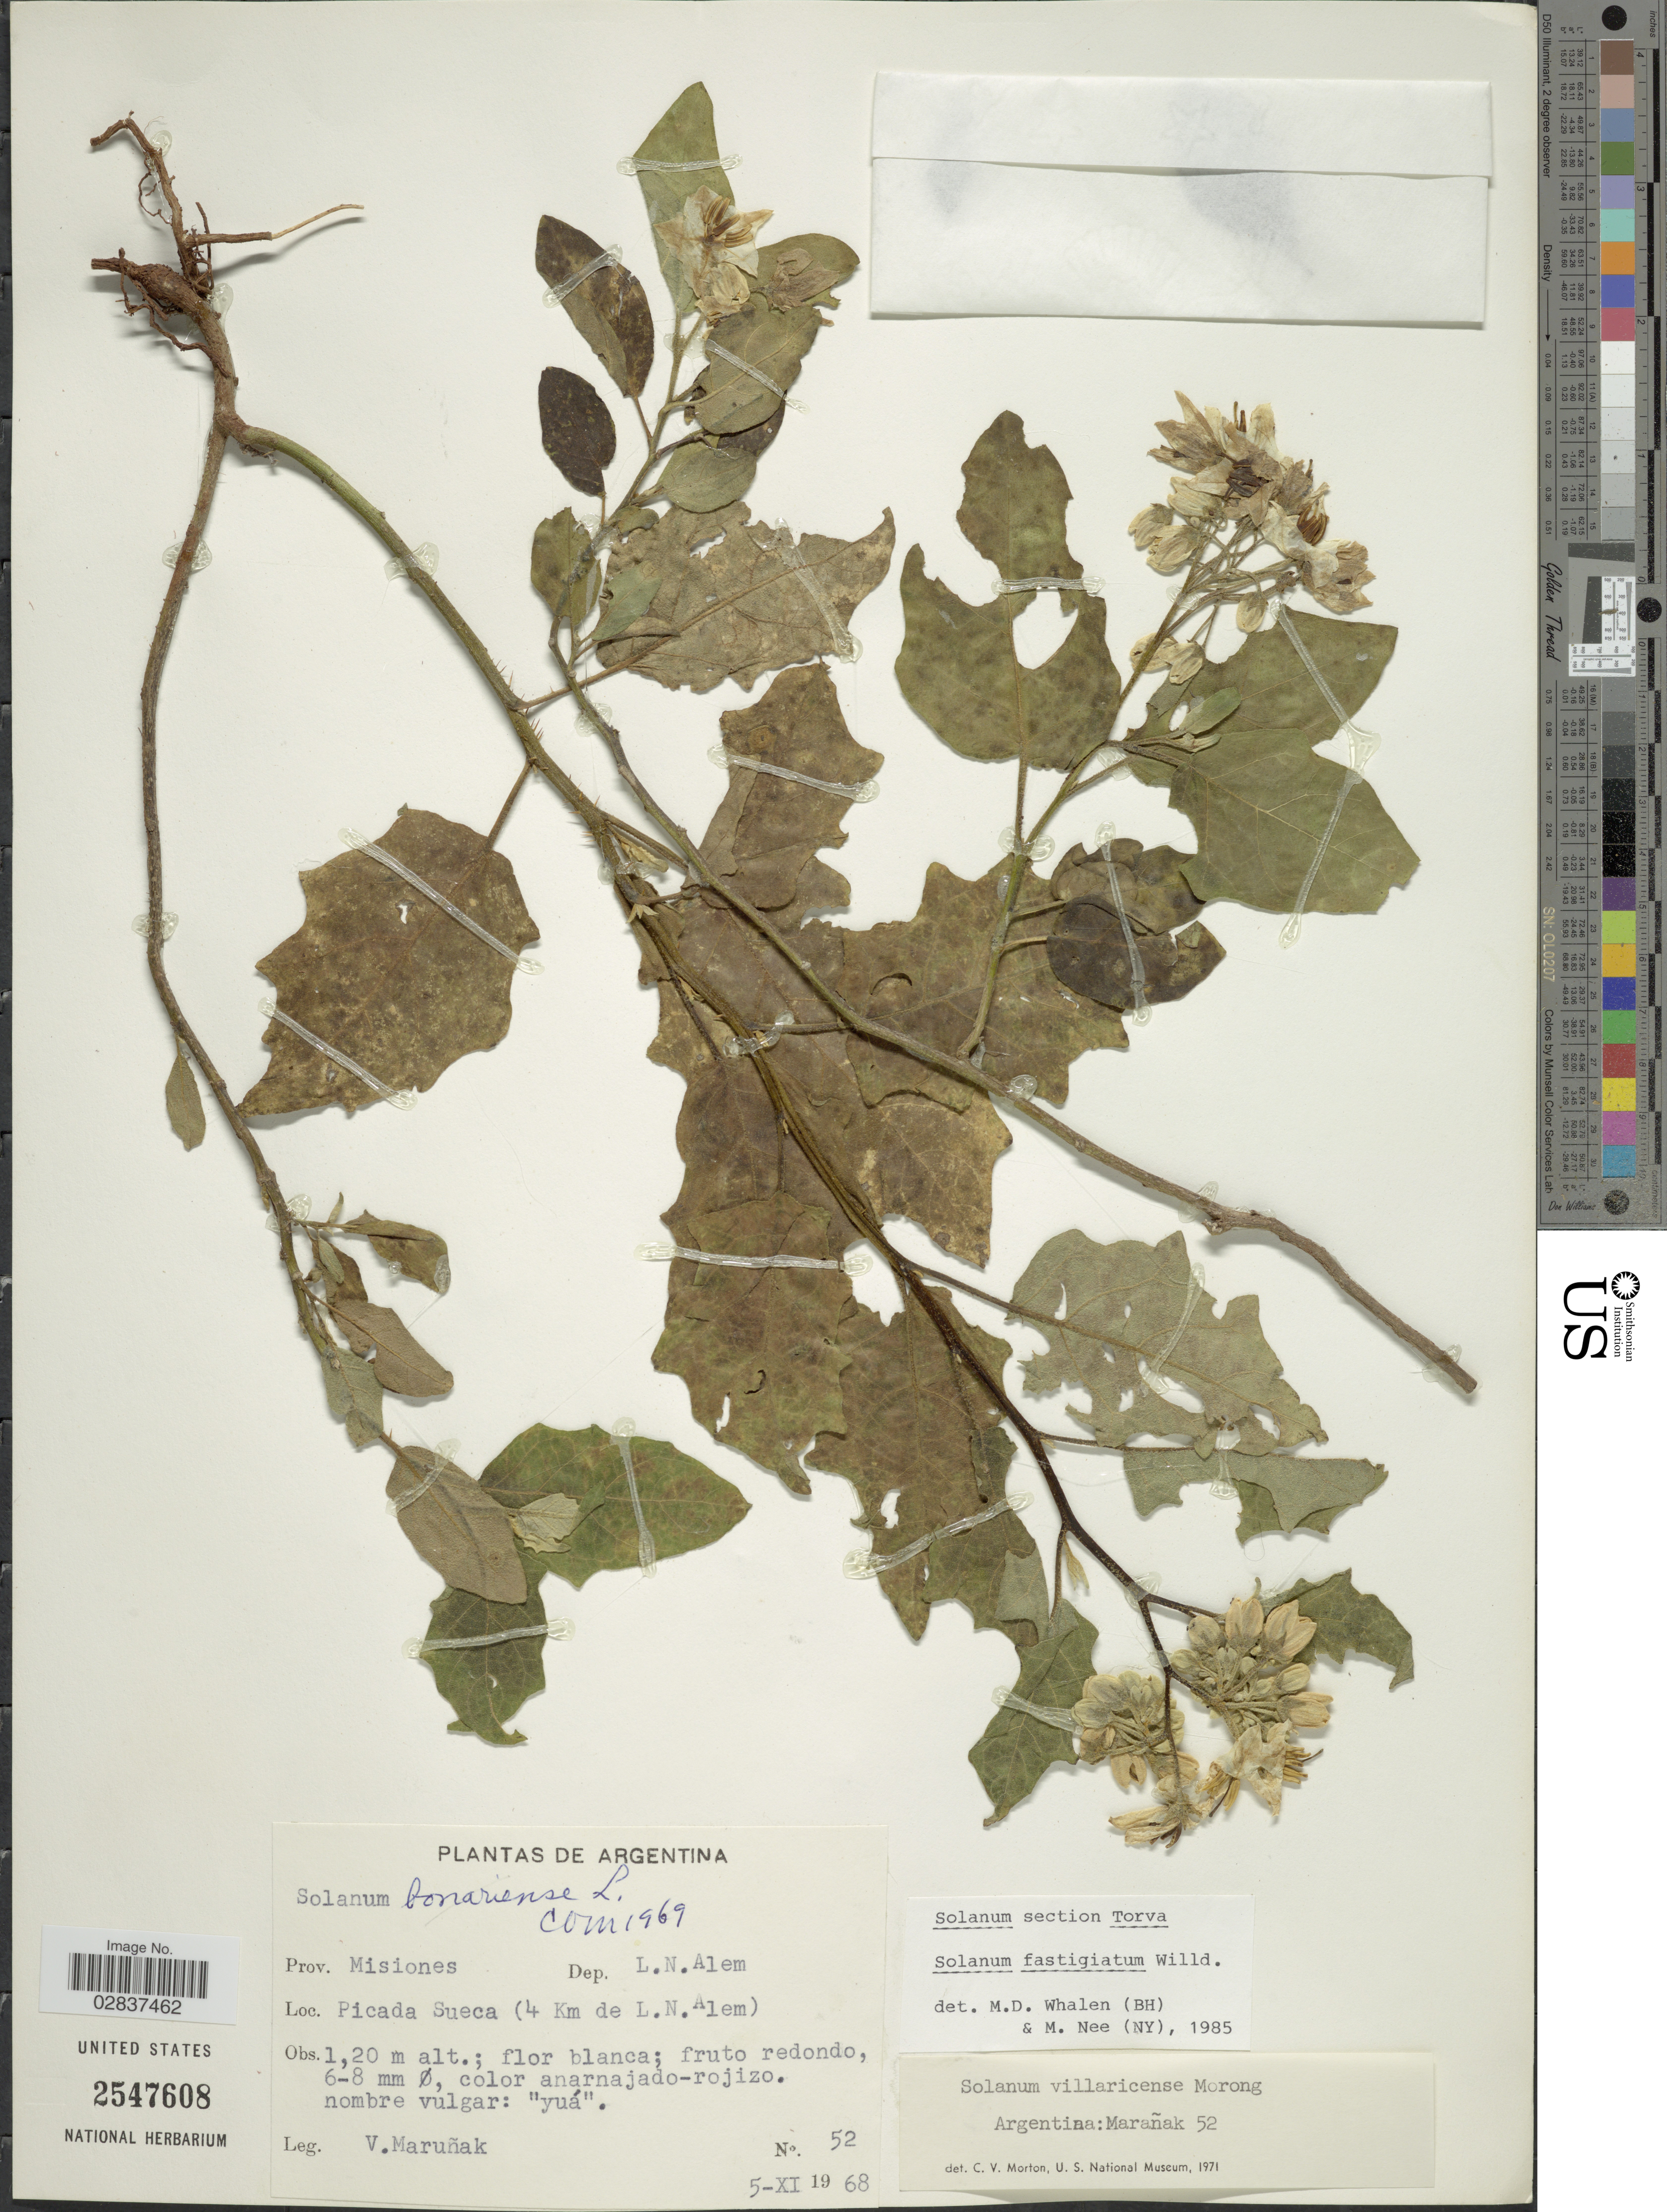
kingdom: Plantae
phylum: Tracheophyta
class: Magnoliopsida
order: Solanales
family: Solanaceae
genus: Solanum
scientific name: Solanum fastigiatum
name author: Willd.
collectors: V. Maruñak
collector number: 52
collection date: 1968-11-05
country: Argentina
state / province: Misiones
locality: Dep. L.N. Alem, Picada Sueca (4 Km de L.N. Alem)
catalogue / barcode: US 2547608